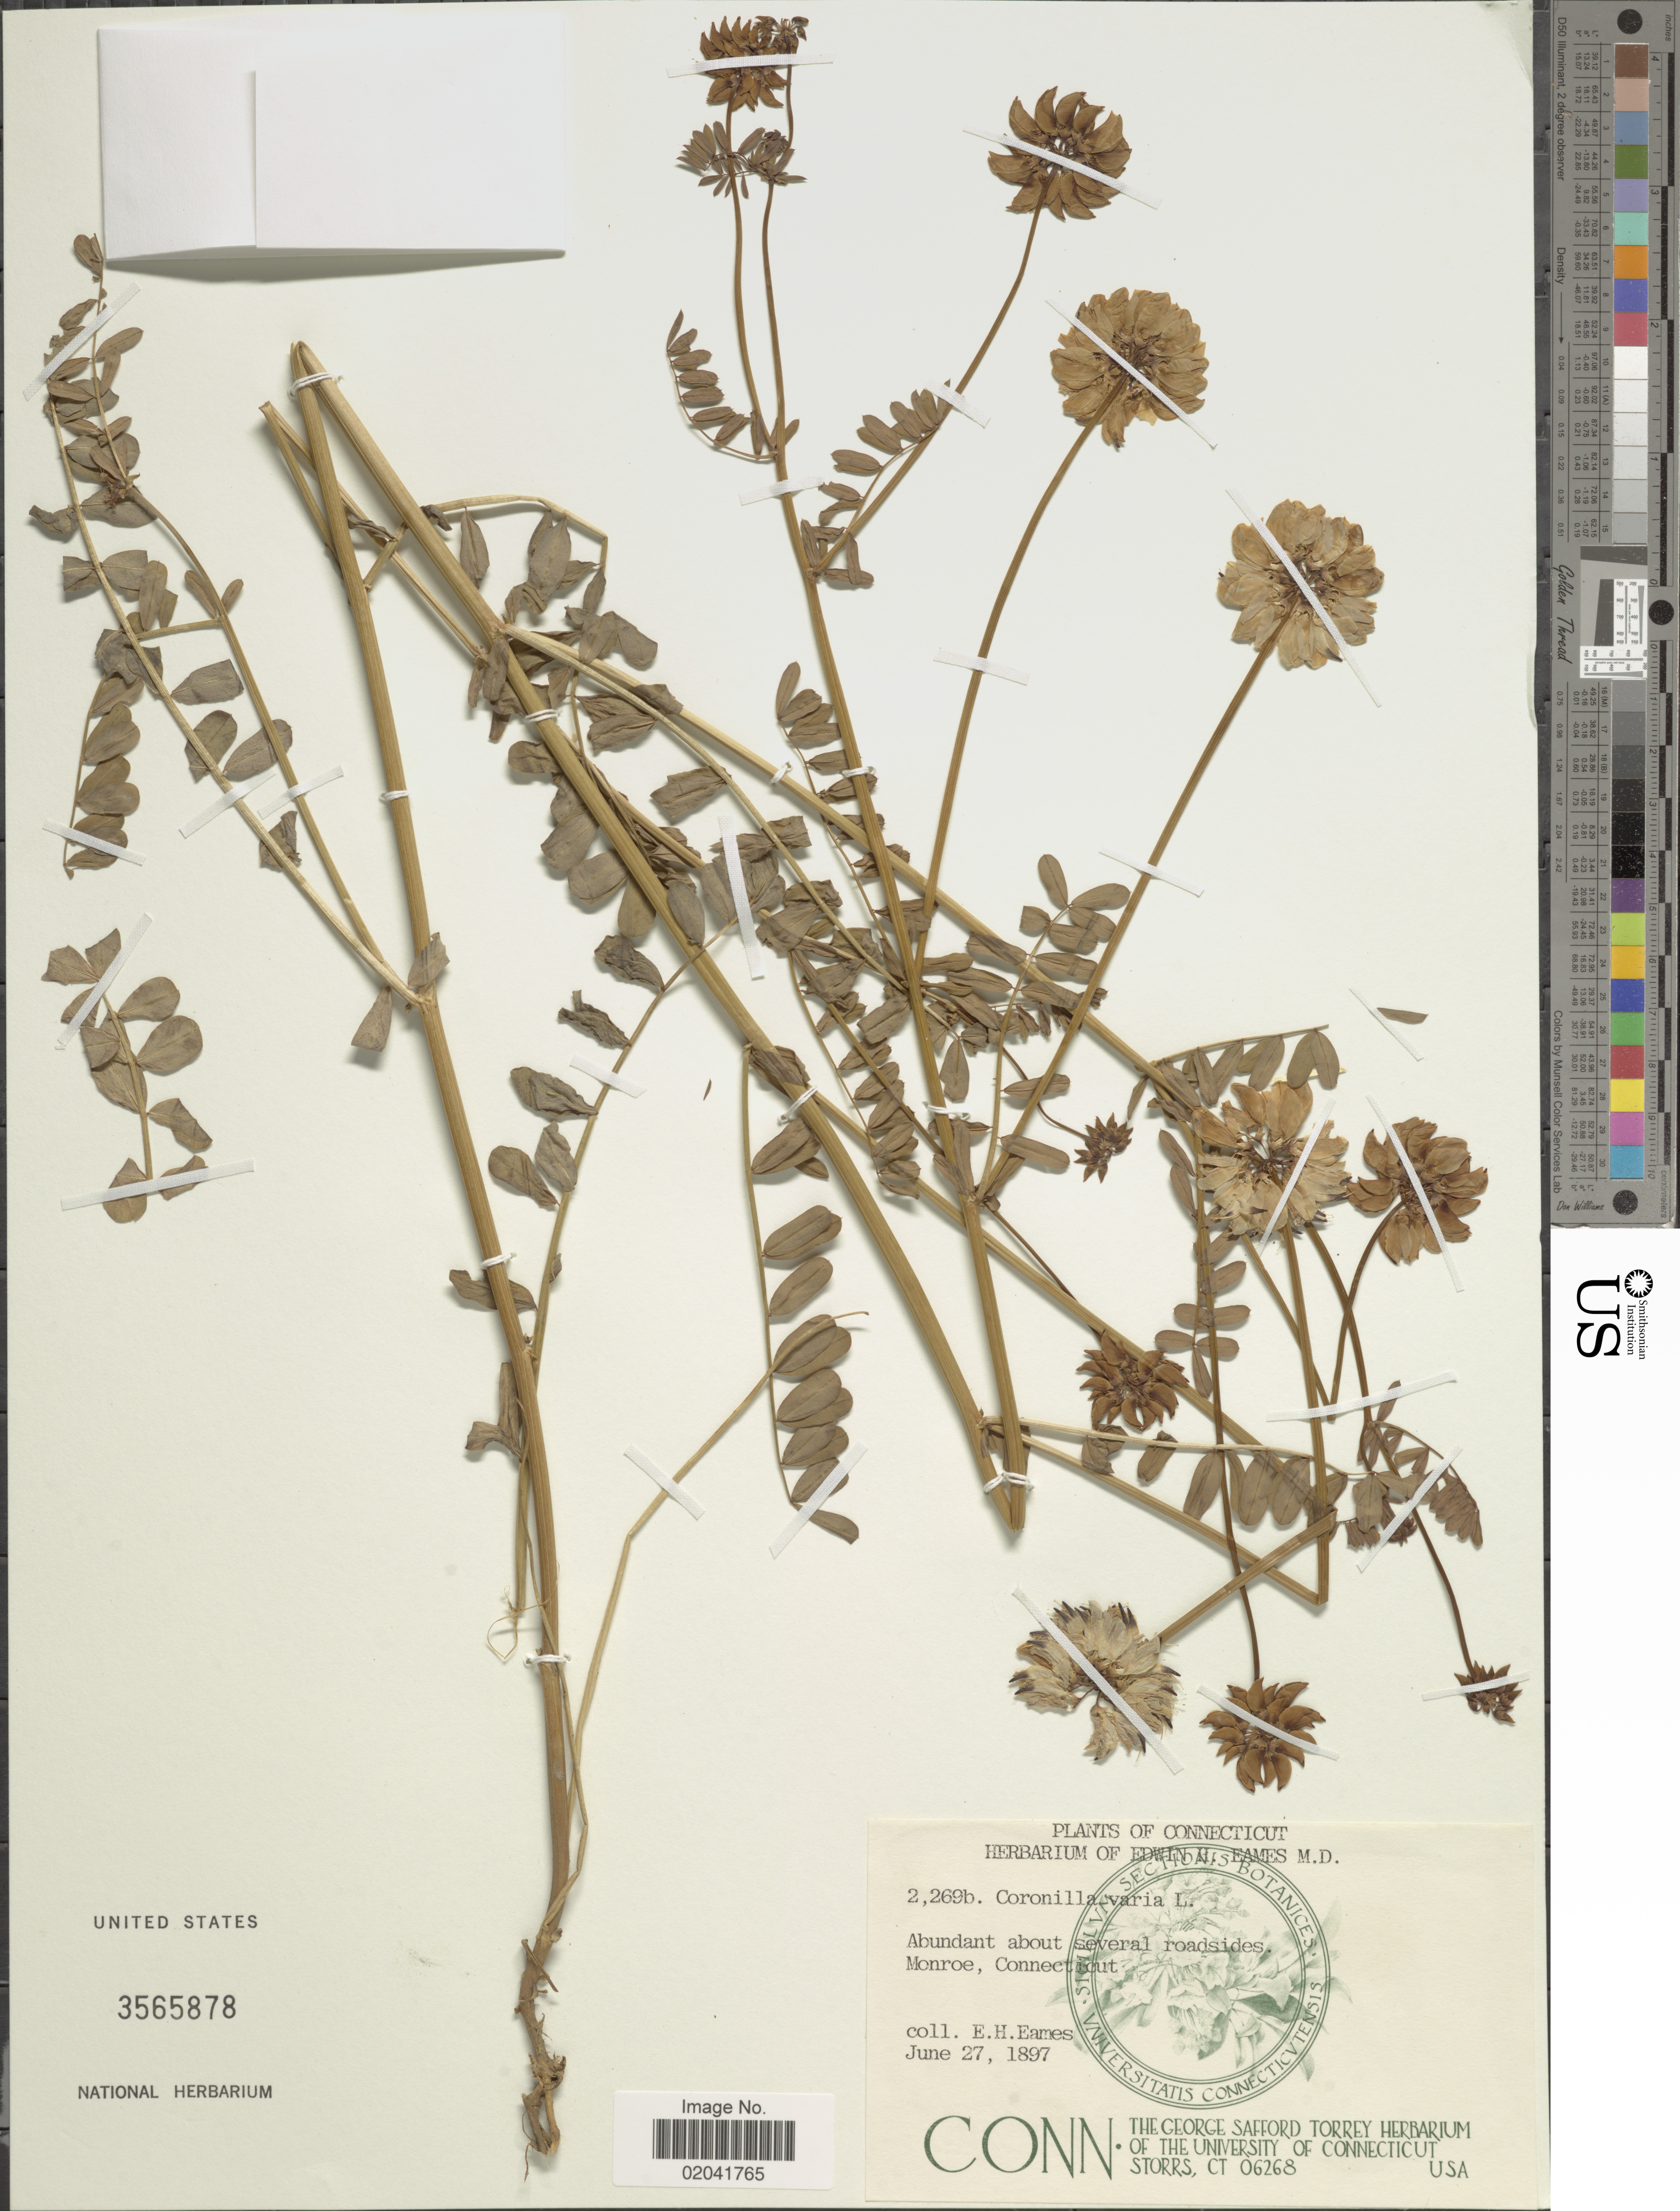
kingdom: Plantae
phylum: Tracheophyta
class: Magnoliopsida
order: Fabales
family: Fabaceae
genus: Coronilla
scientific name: Coronilla varia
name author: L.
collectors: E. H. Eames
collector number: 2269b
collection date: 1897-06-27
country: United States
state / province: Connecticut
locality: Abundant about several roadside. Monroe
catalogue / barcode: US 3565878